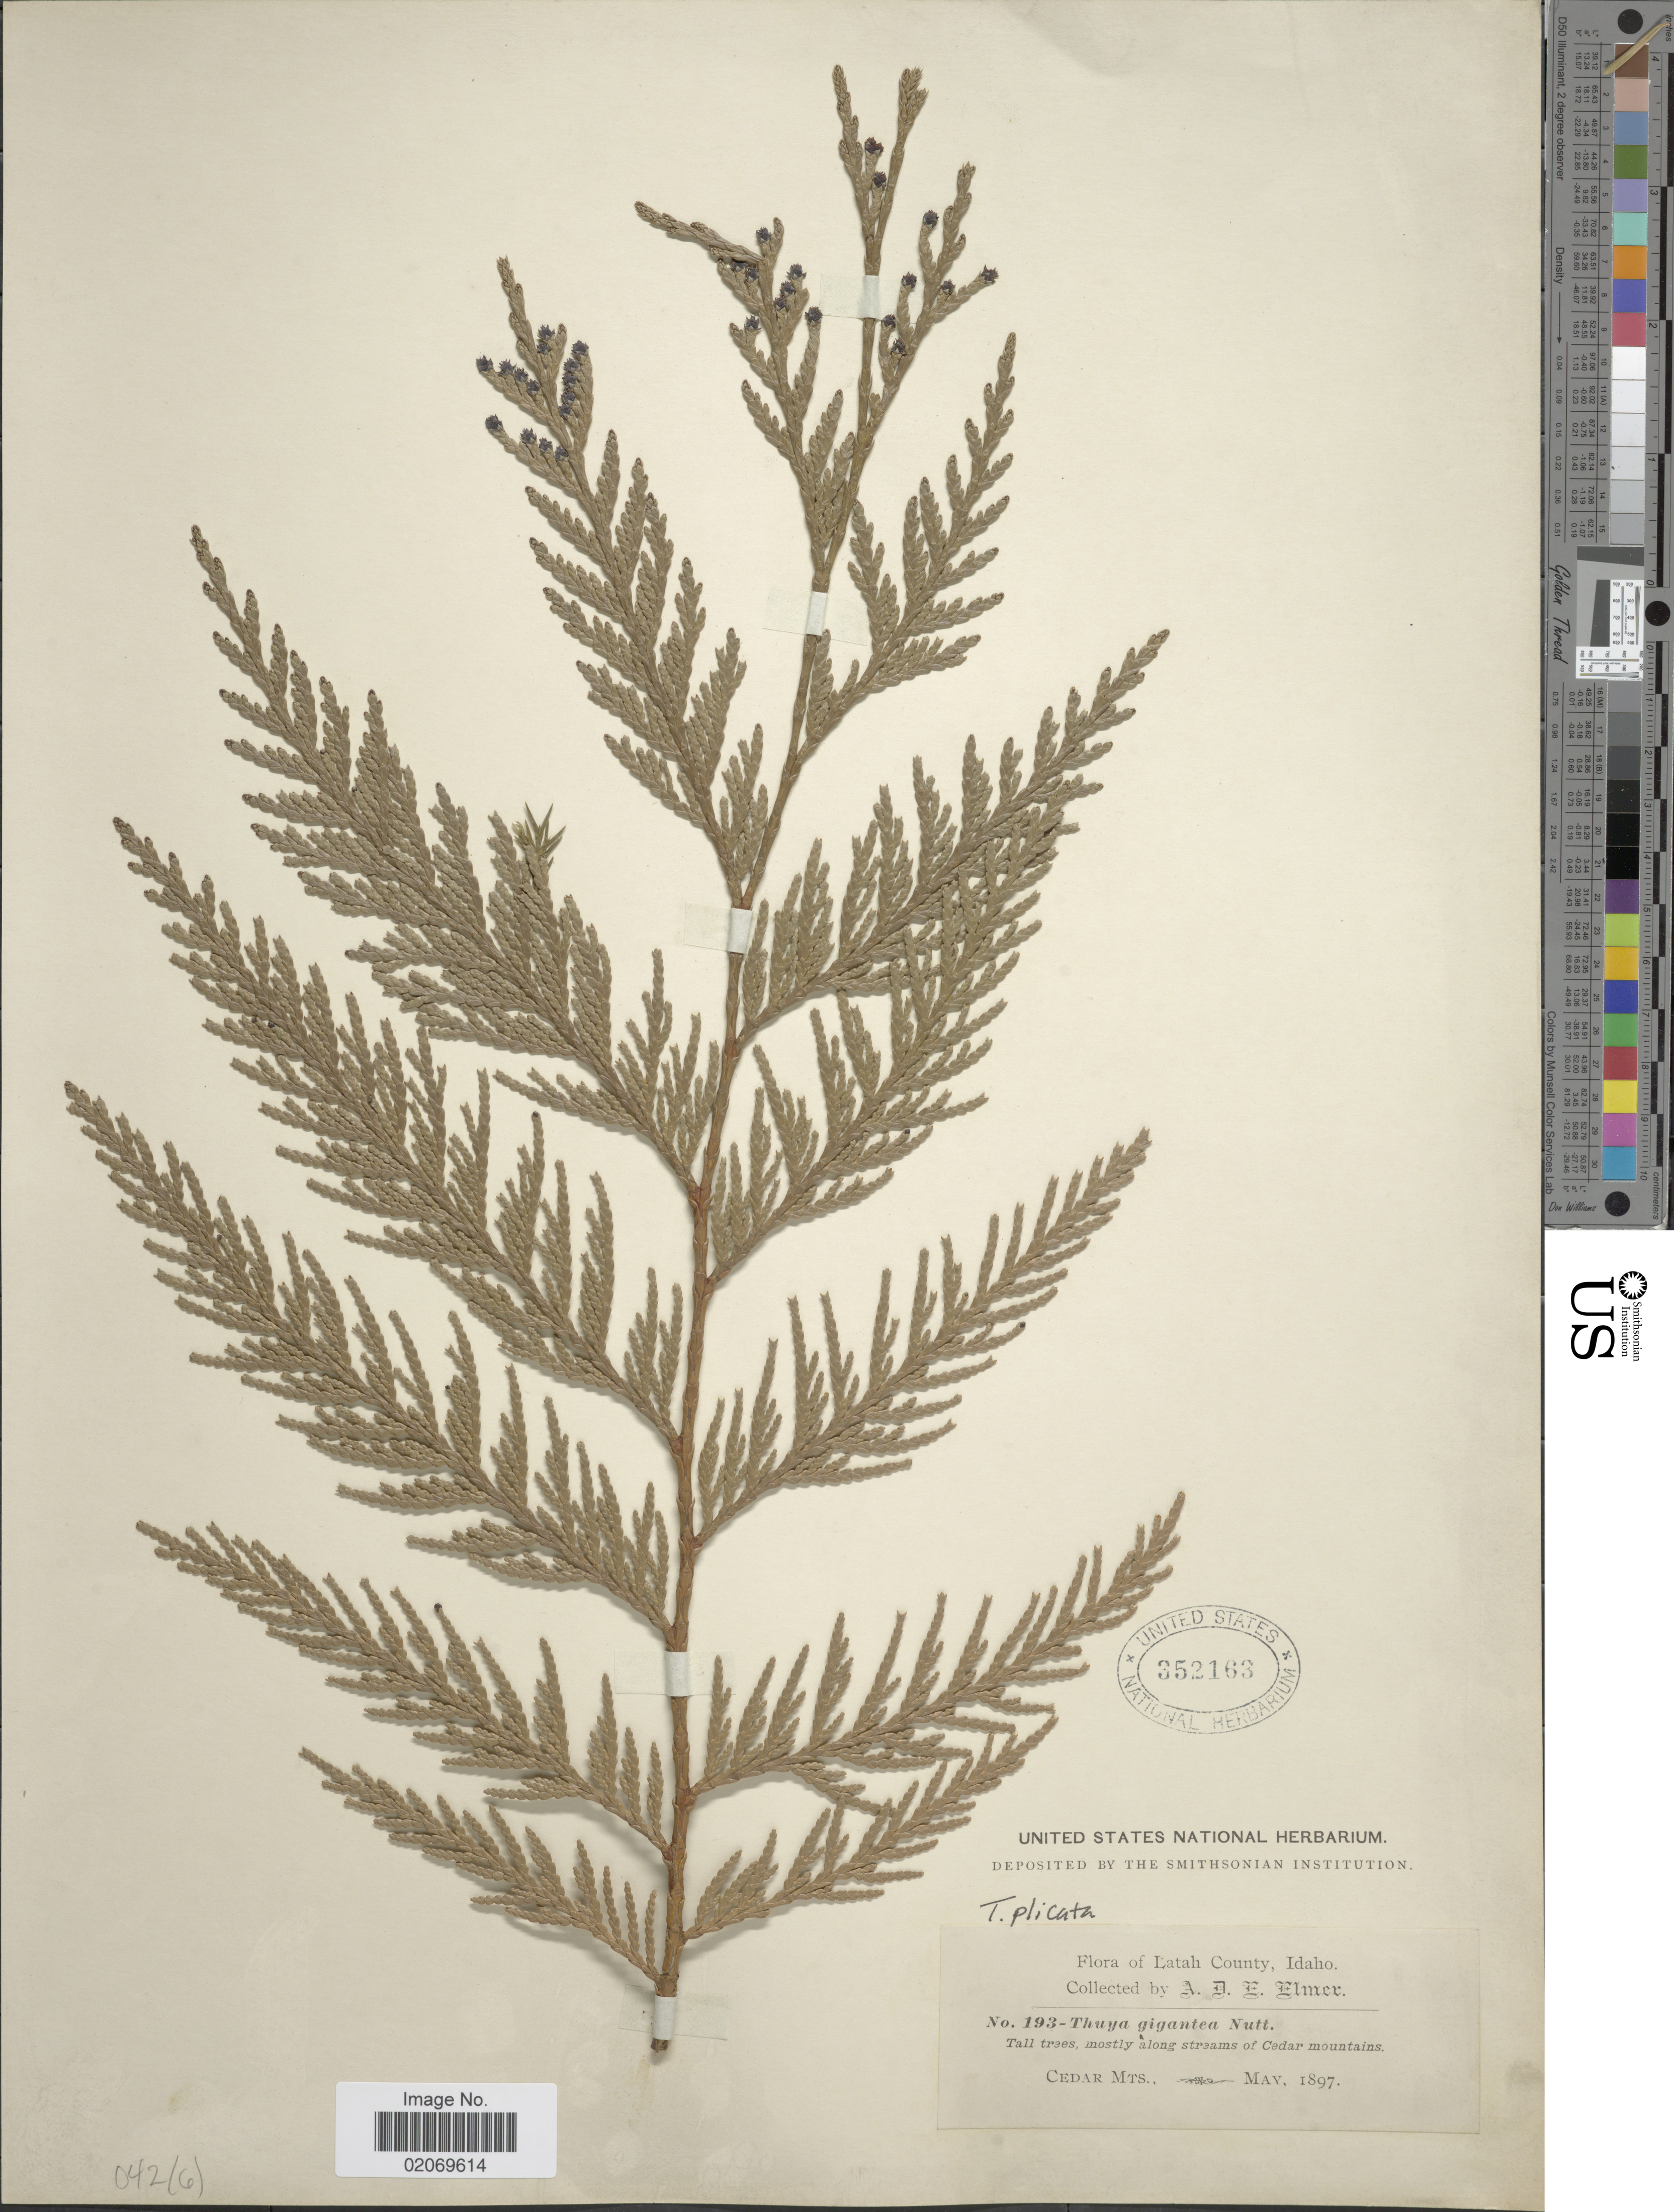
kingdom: Plantae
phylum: Tracheophyta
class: Pinopsida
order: Pinales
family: Cupressaceae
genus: Thuja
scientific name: Thuja plicata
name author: Donn & D. Don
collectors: A. D. E. Elmer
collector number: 193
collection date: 1897-05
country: United States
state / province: Idaho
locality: Latah Co, Tall trees, mostly along streams of Cedar mountains, Cedar Mts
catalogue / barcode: US 352163